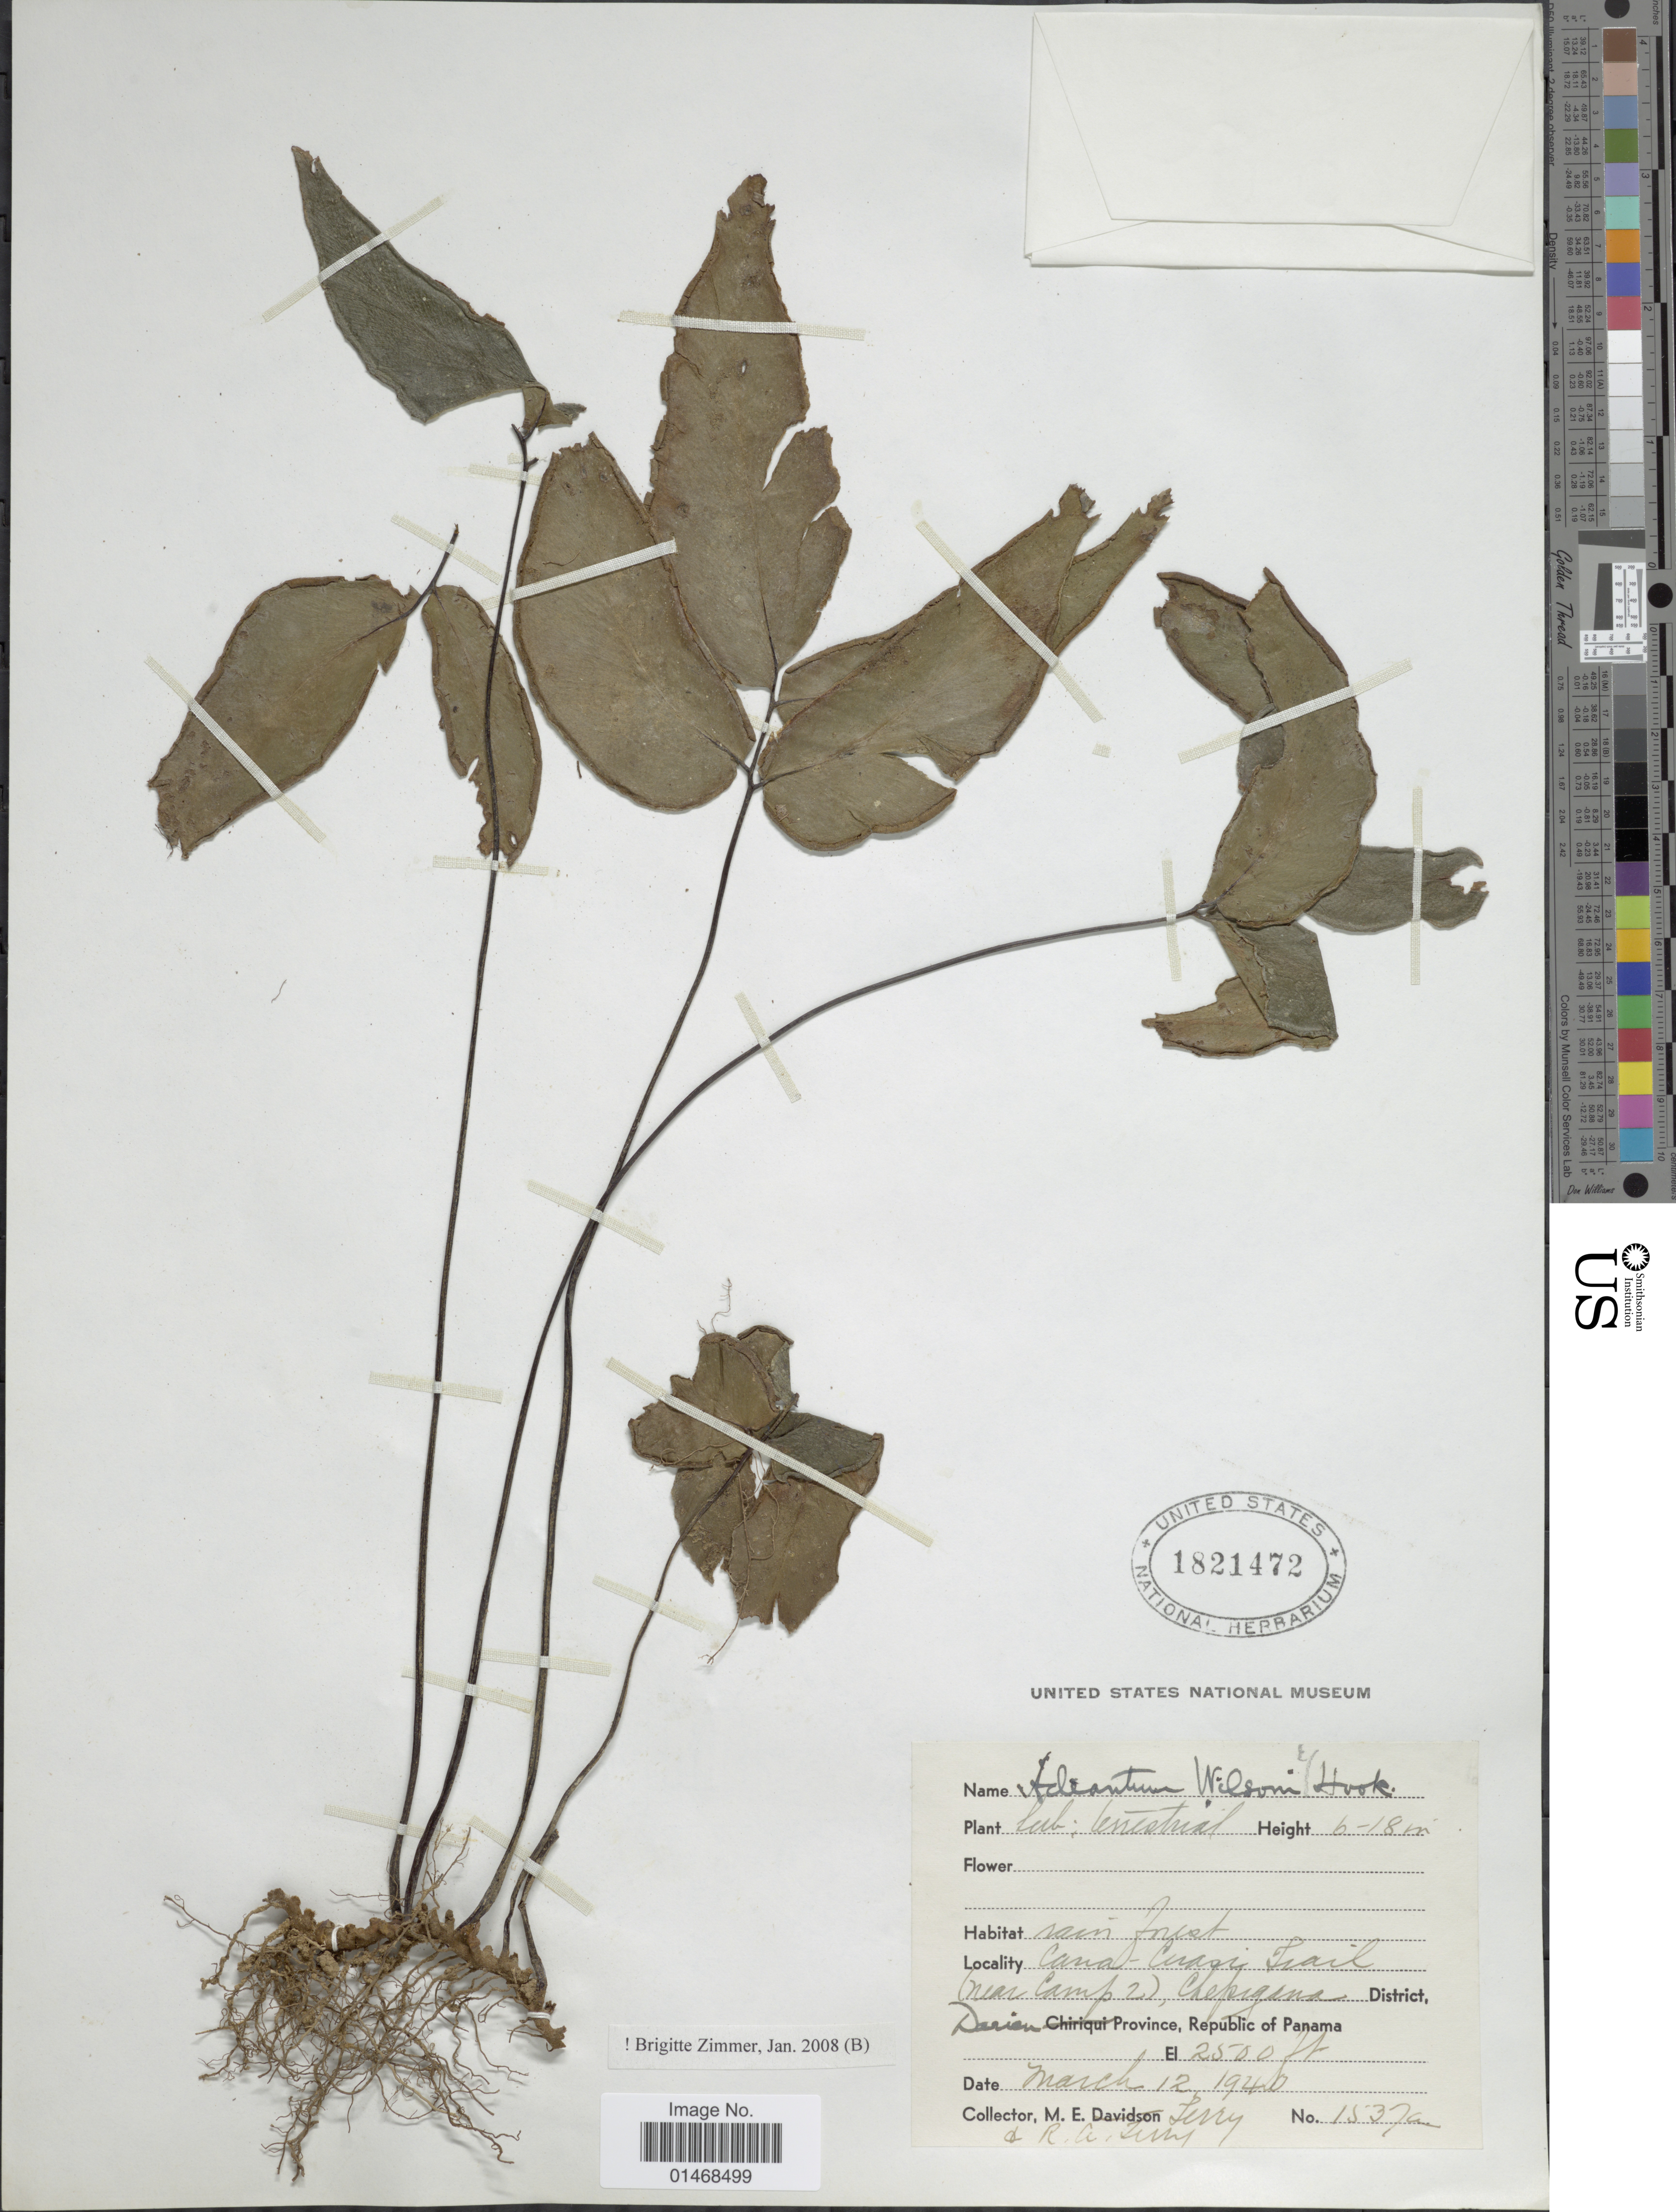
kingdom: Plantae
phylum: Tracheophyta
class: Polypodiopsida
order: Polypodiales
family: Pteridaceae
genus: Adiantum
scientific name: Adiantum wilsonii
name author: Hook.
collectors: M. Terry & R. June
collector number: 1537a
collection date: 1940-03-12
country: Panama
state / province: Darién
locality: Cana-Cuasi TRail (near Camp 2), Chepigana District, Republic Panama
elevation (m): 762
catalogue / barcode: US 1821472